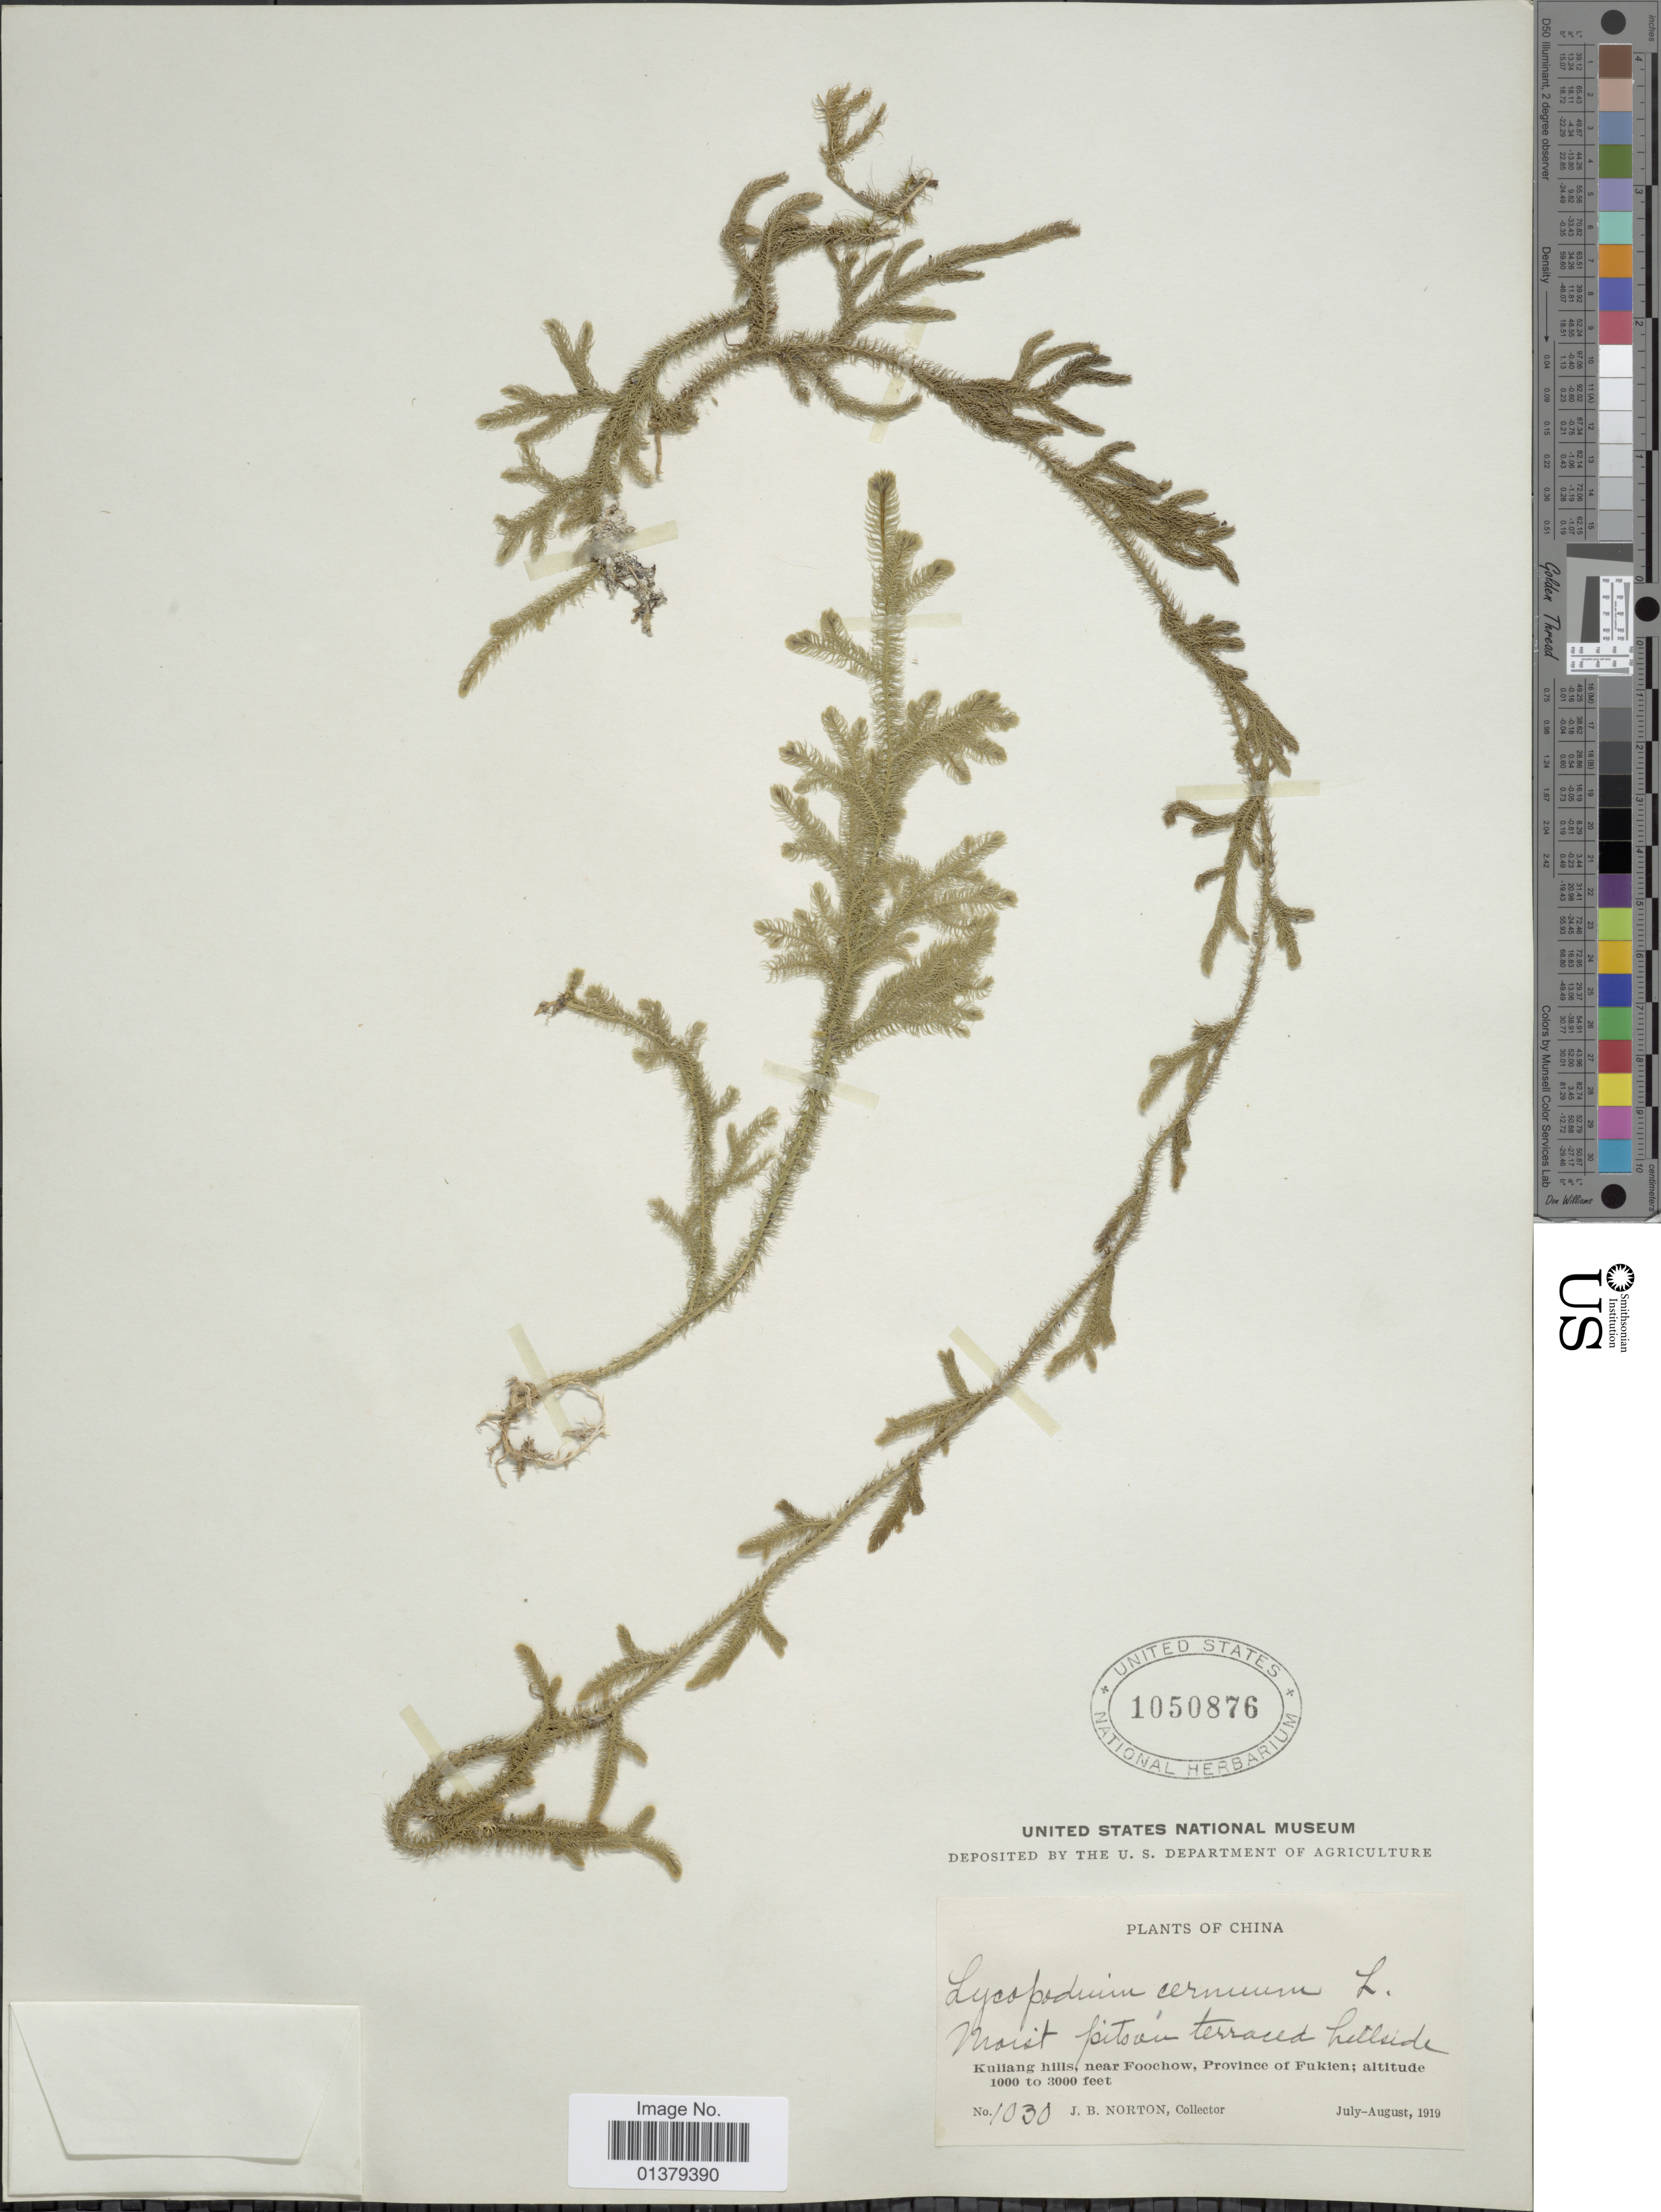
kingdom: Plantae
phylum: Tracheophyta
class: Lycopodiopsida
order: Lycopodiales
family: Lycopodiaceae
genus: Palhinhaea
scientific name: Palhinhaea cernua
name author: (L.) Vasc. & Franco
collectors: J. B. Norton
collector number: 1030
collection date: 1919-07/1919-08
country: China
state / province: Fujian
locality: Kuliang hills, near Foochow, Province of Fukien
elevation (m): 305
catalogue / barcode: US 1050876